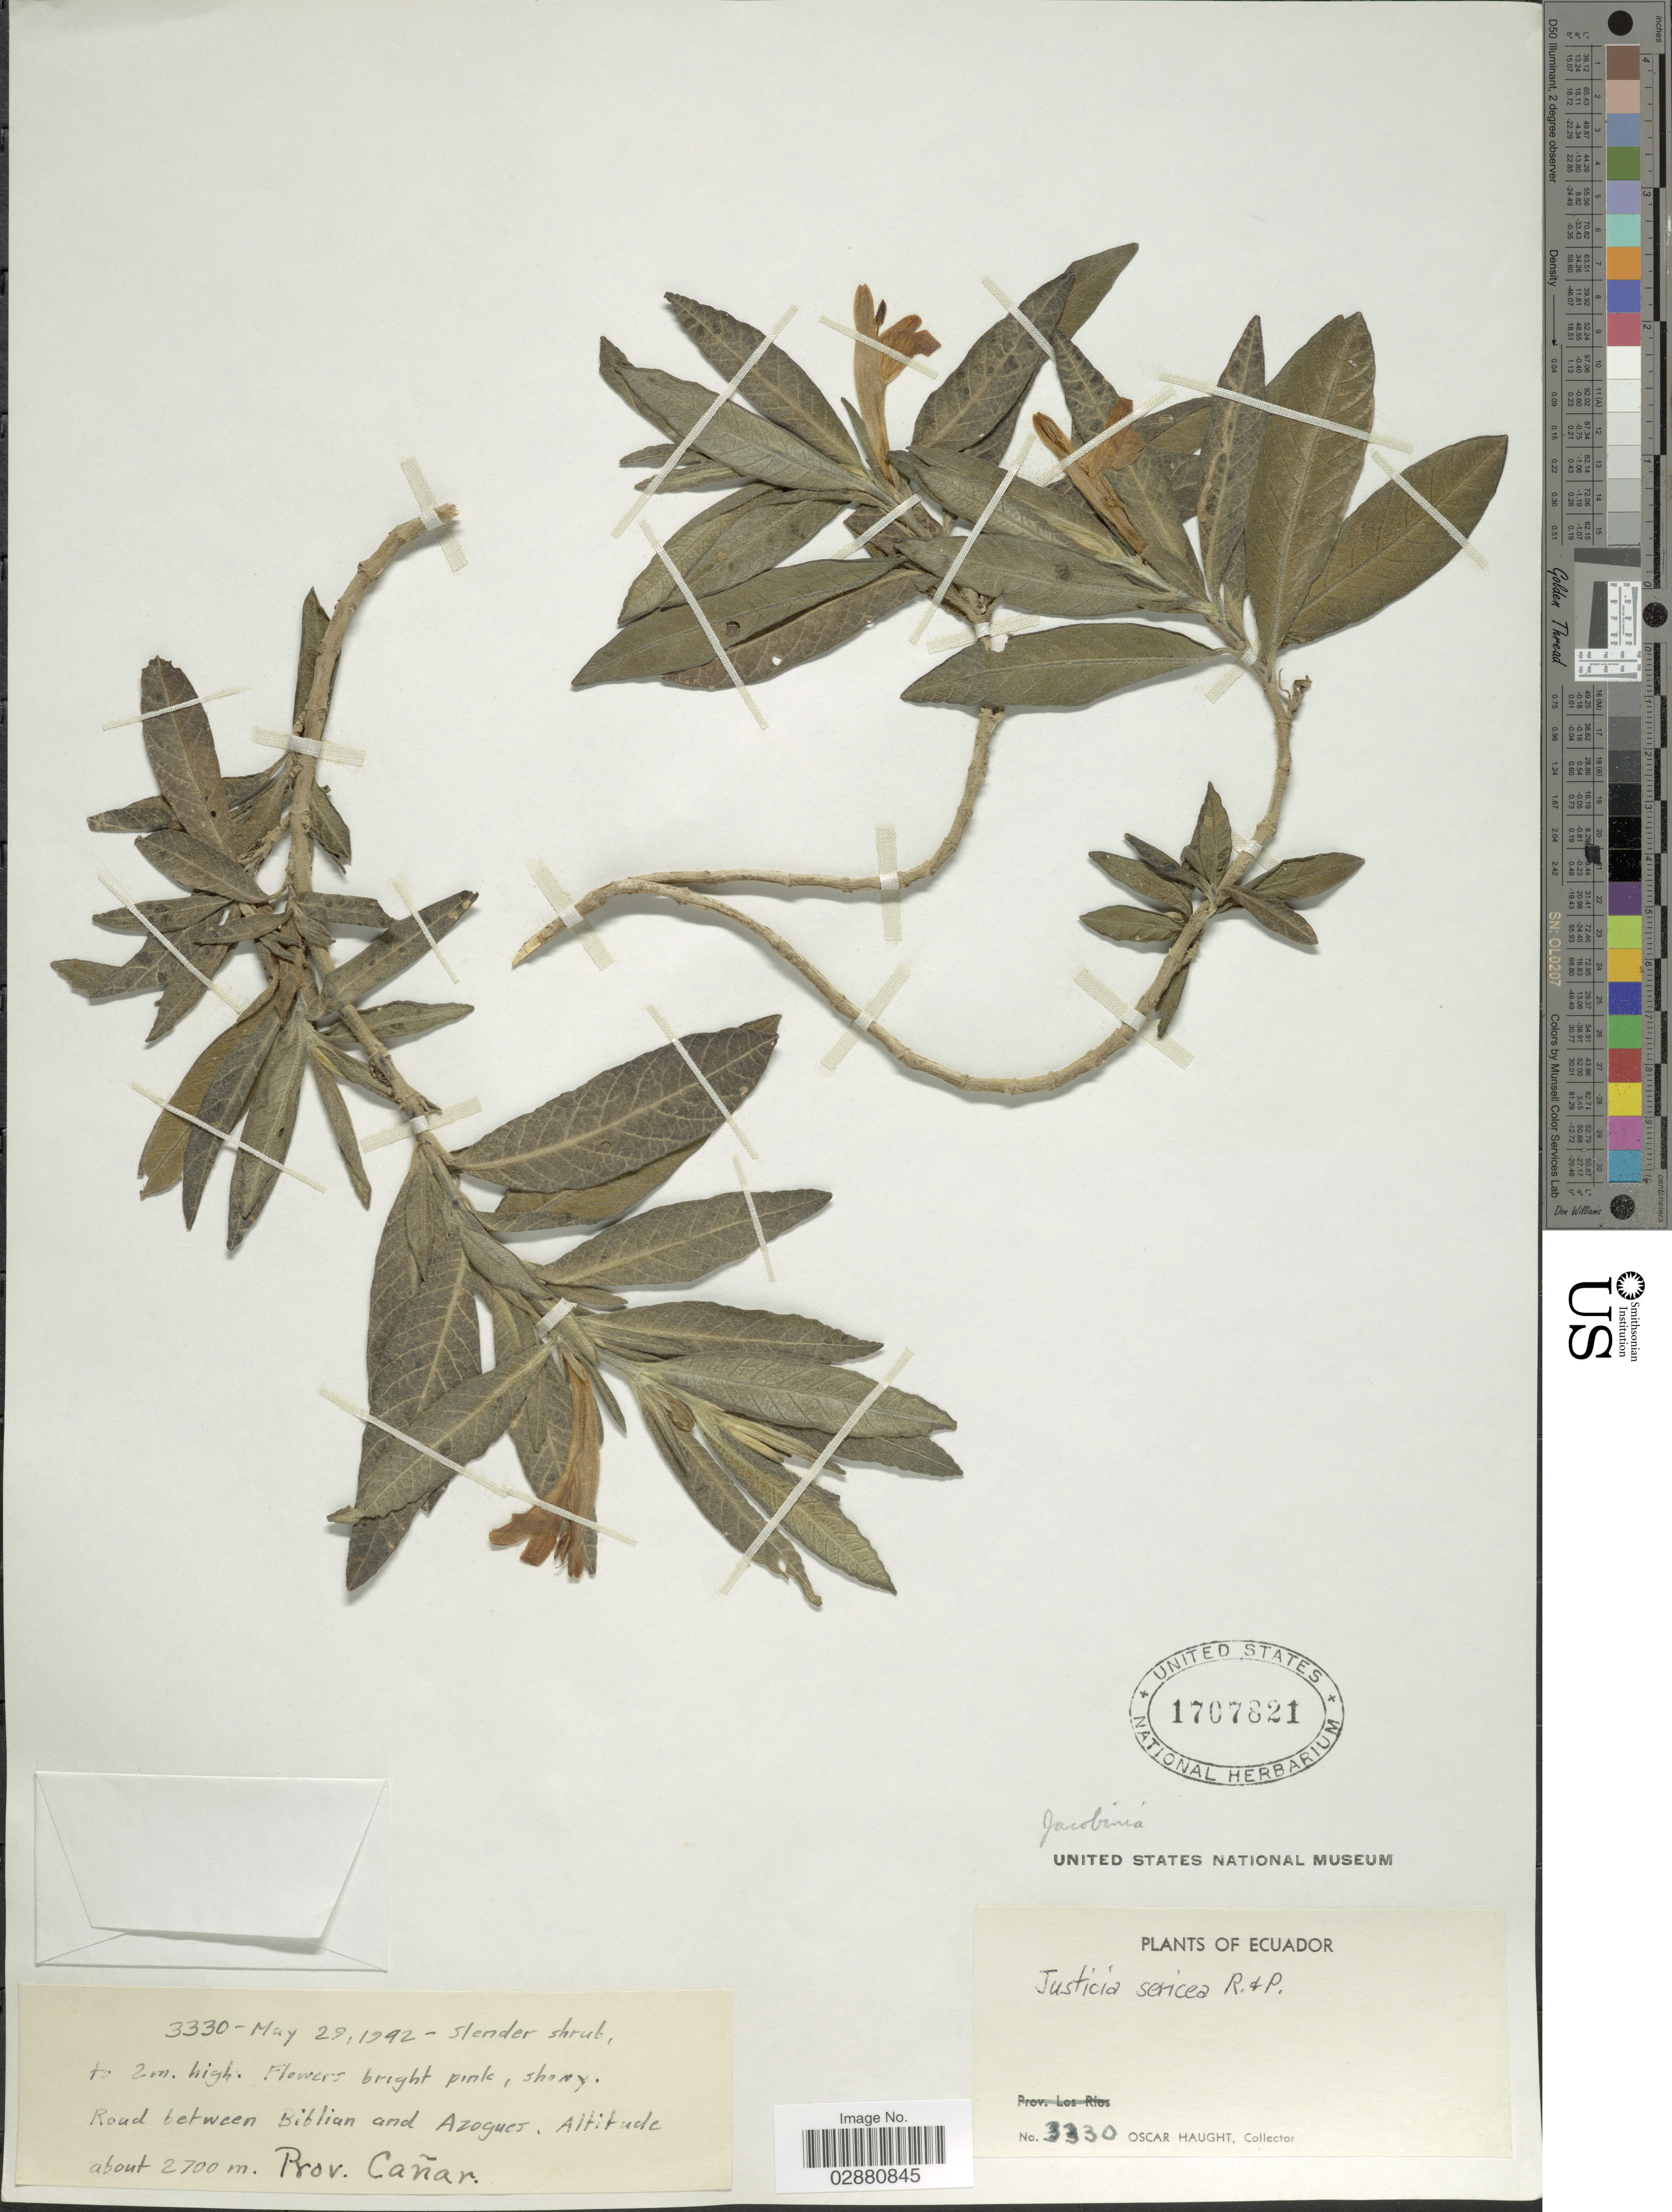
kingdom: Plantae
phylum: Tracheophyta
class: Magnoliopsida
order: Lamiales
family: Acanthaceae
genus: Justicia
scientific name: Justicia sericea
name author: Ruiz & Pav.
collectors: O. L. Haught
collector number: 3330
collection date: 1942-05-29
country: Ecuador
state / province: Cañar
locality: Road between Biblian and Azogues. Prov. Cañar.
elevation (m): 2700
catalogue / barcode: US 1707821